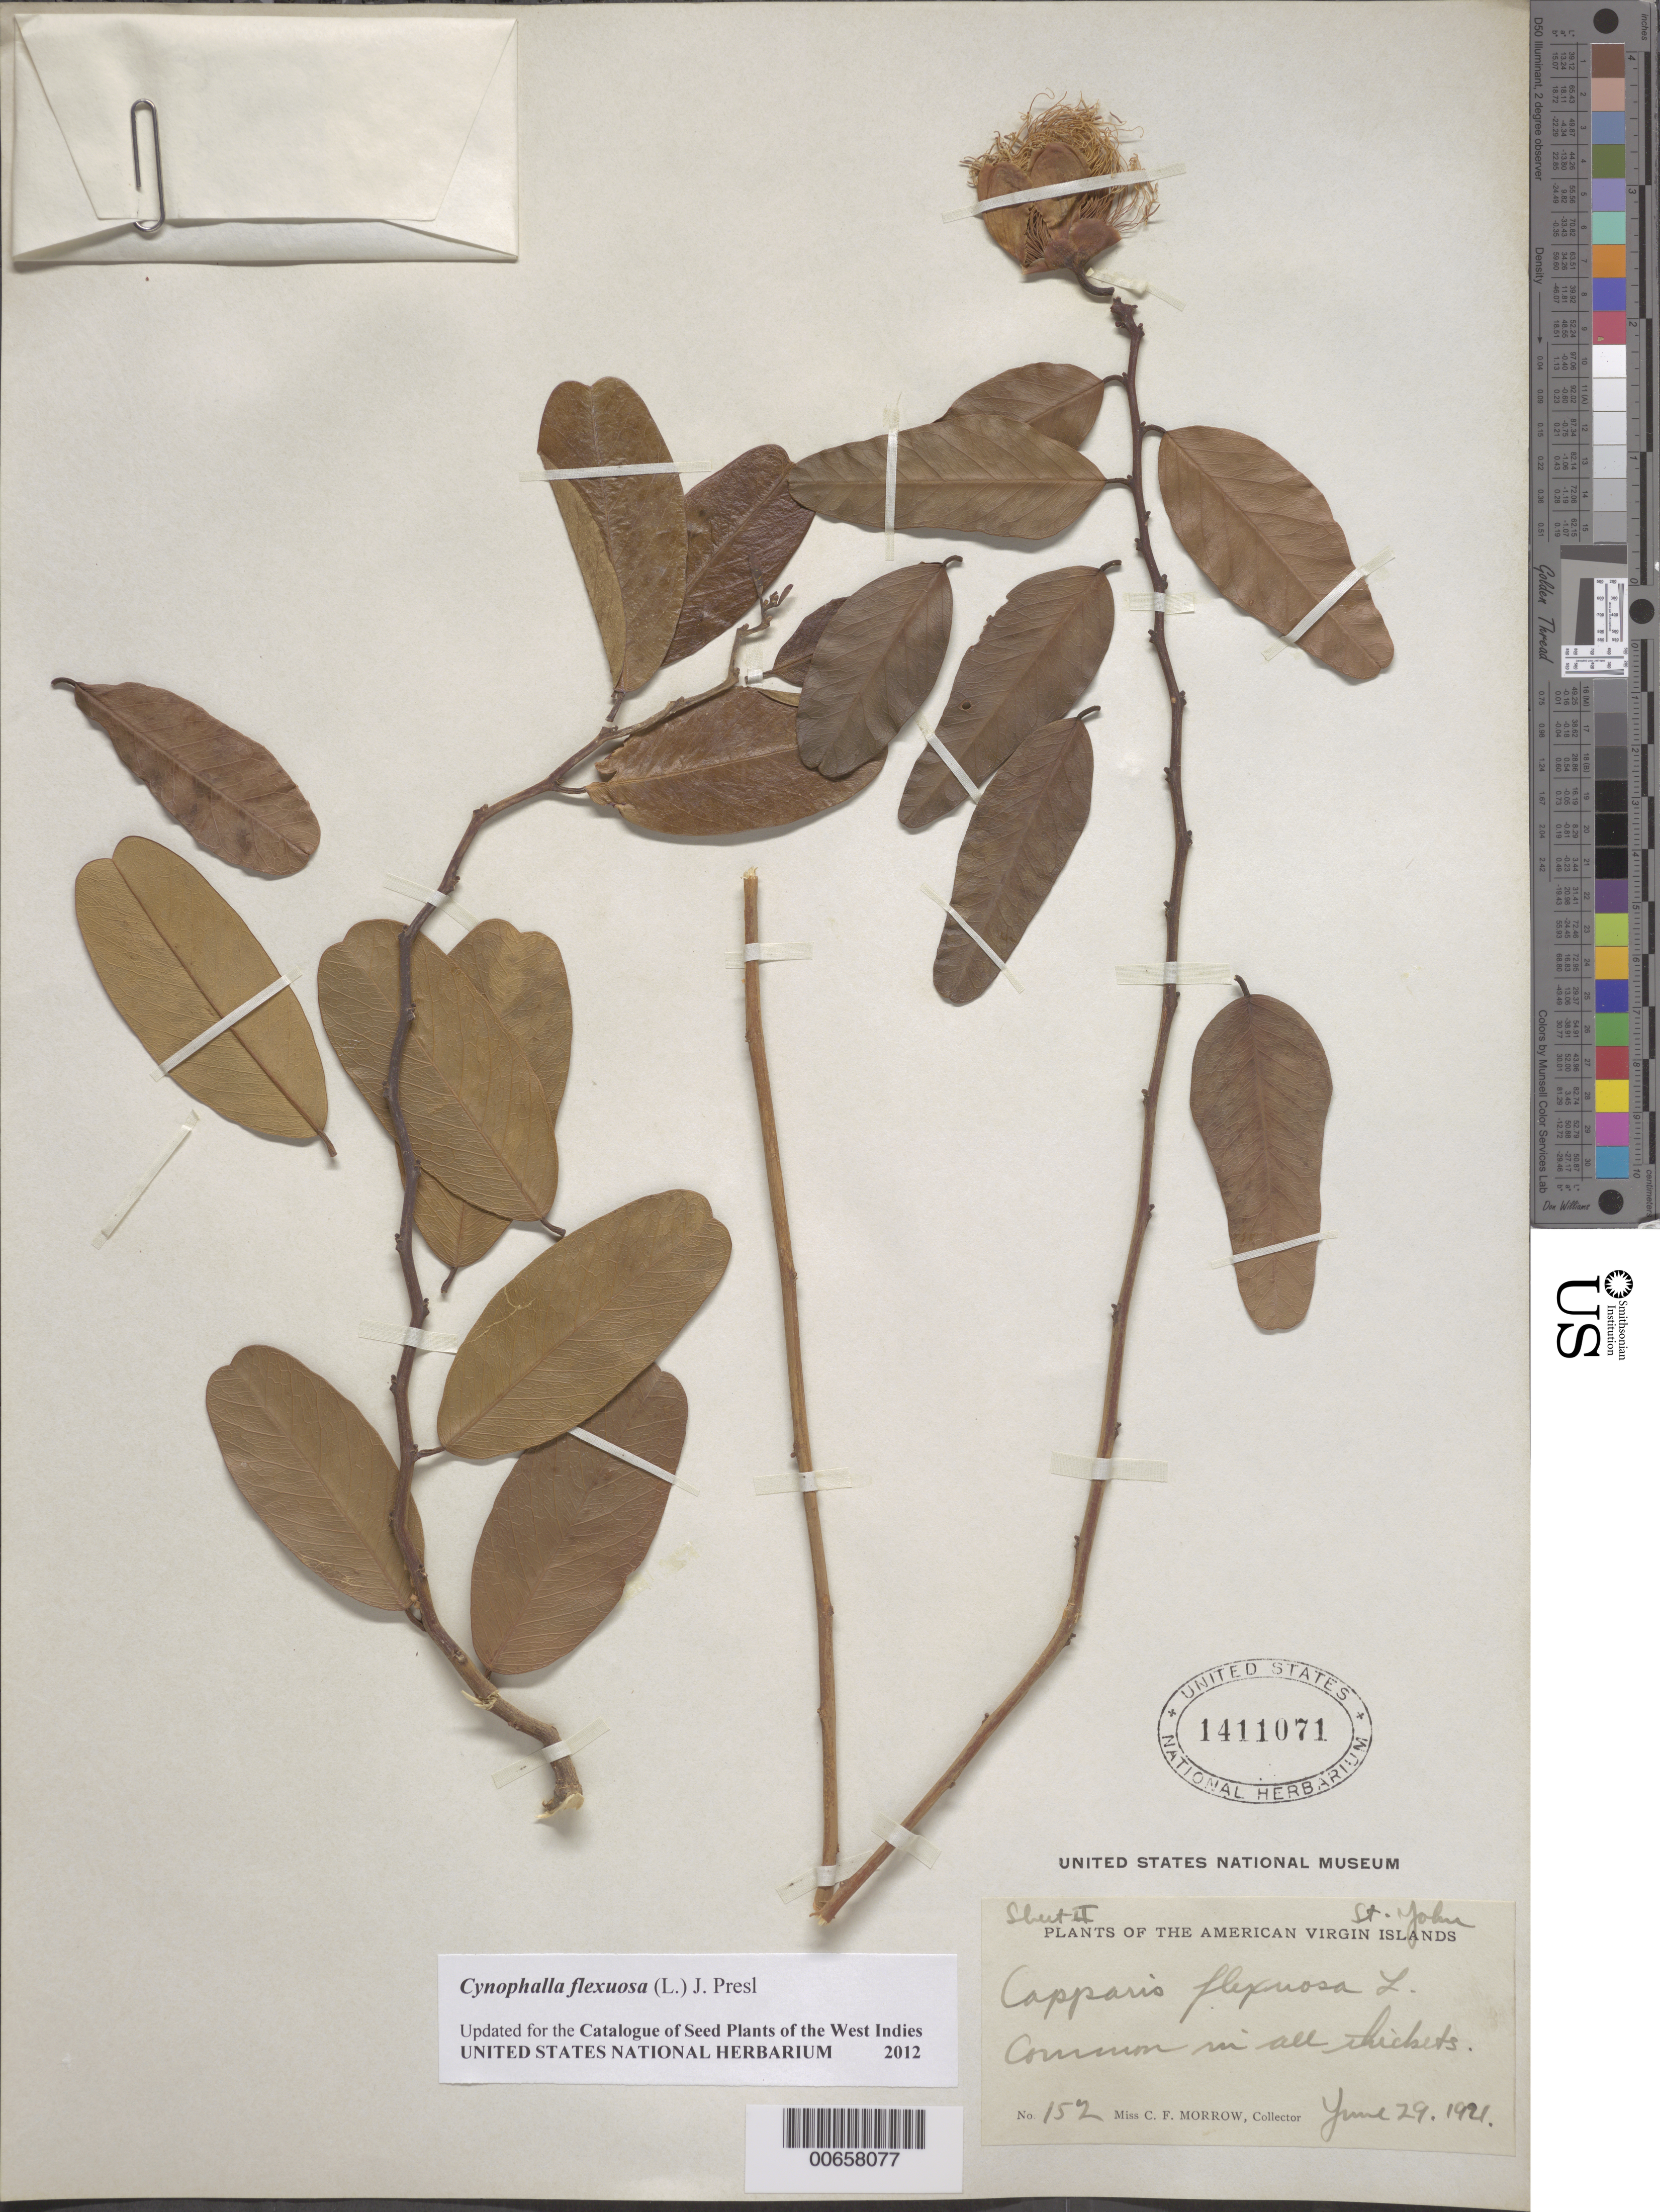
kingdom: Plantae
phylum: Tracheophyta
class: Magnoliopsida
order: Brassicales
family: Capparaceae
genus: Capparis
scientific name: Capparis flexuosa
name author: (L.) L.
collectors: C. Morrow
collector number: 152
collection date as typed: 29 Jun 1921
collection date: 1921-06-29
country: U.S. Virgin Islands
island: St. John Island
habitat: In all thickets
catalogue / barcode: US 1411071